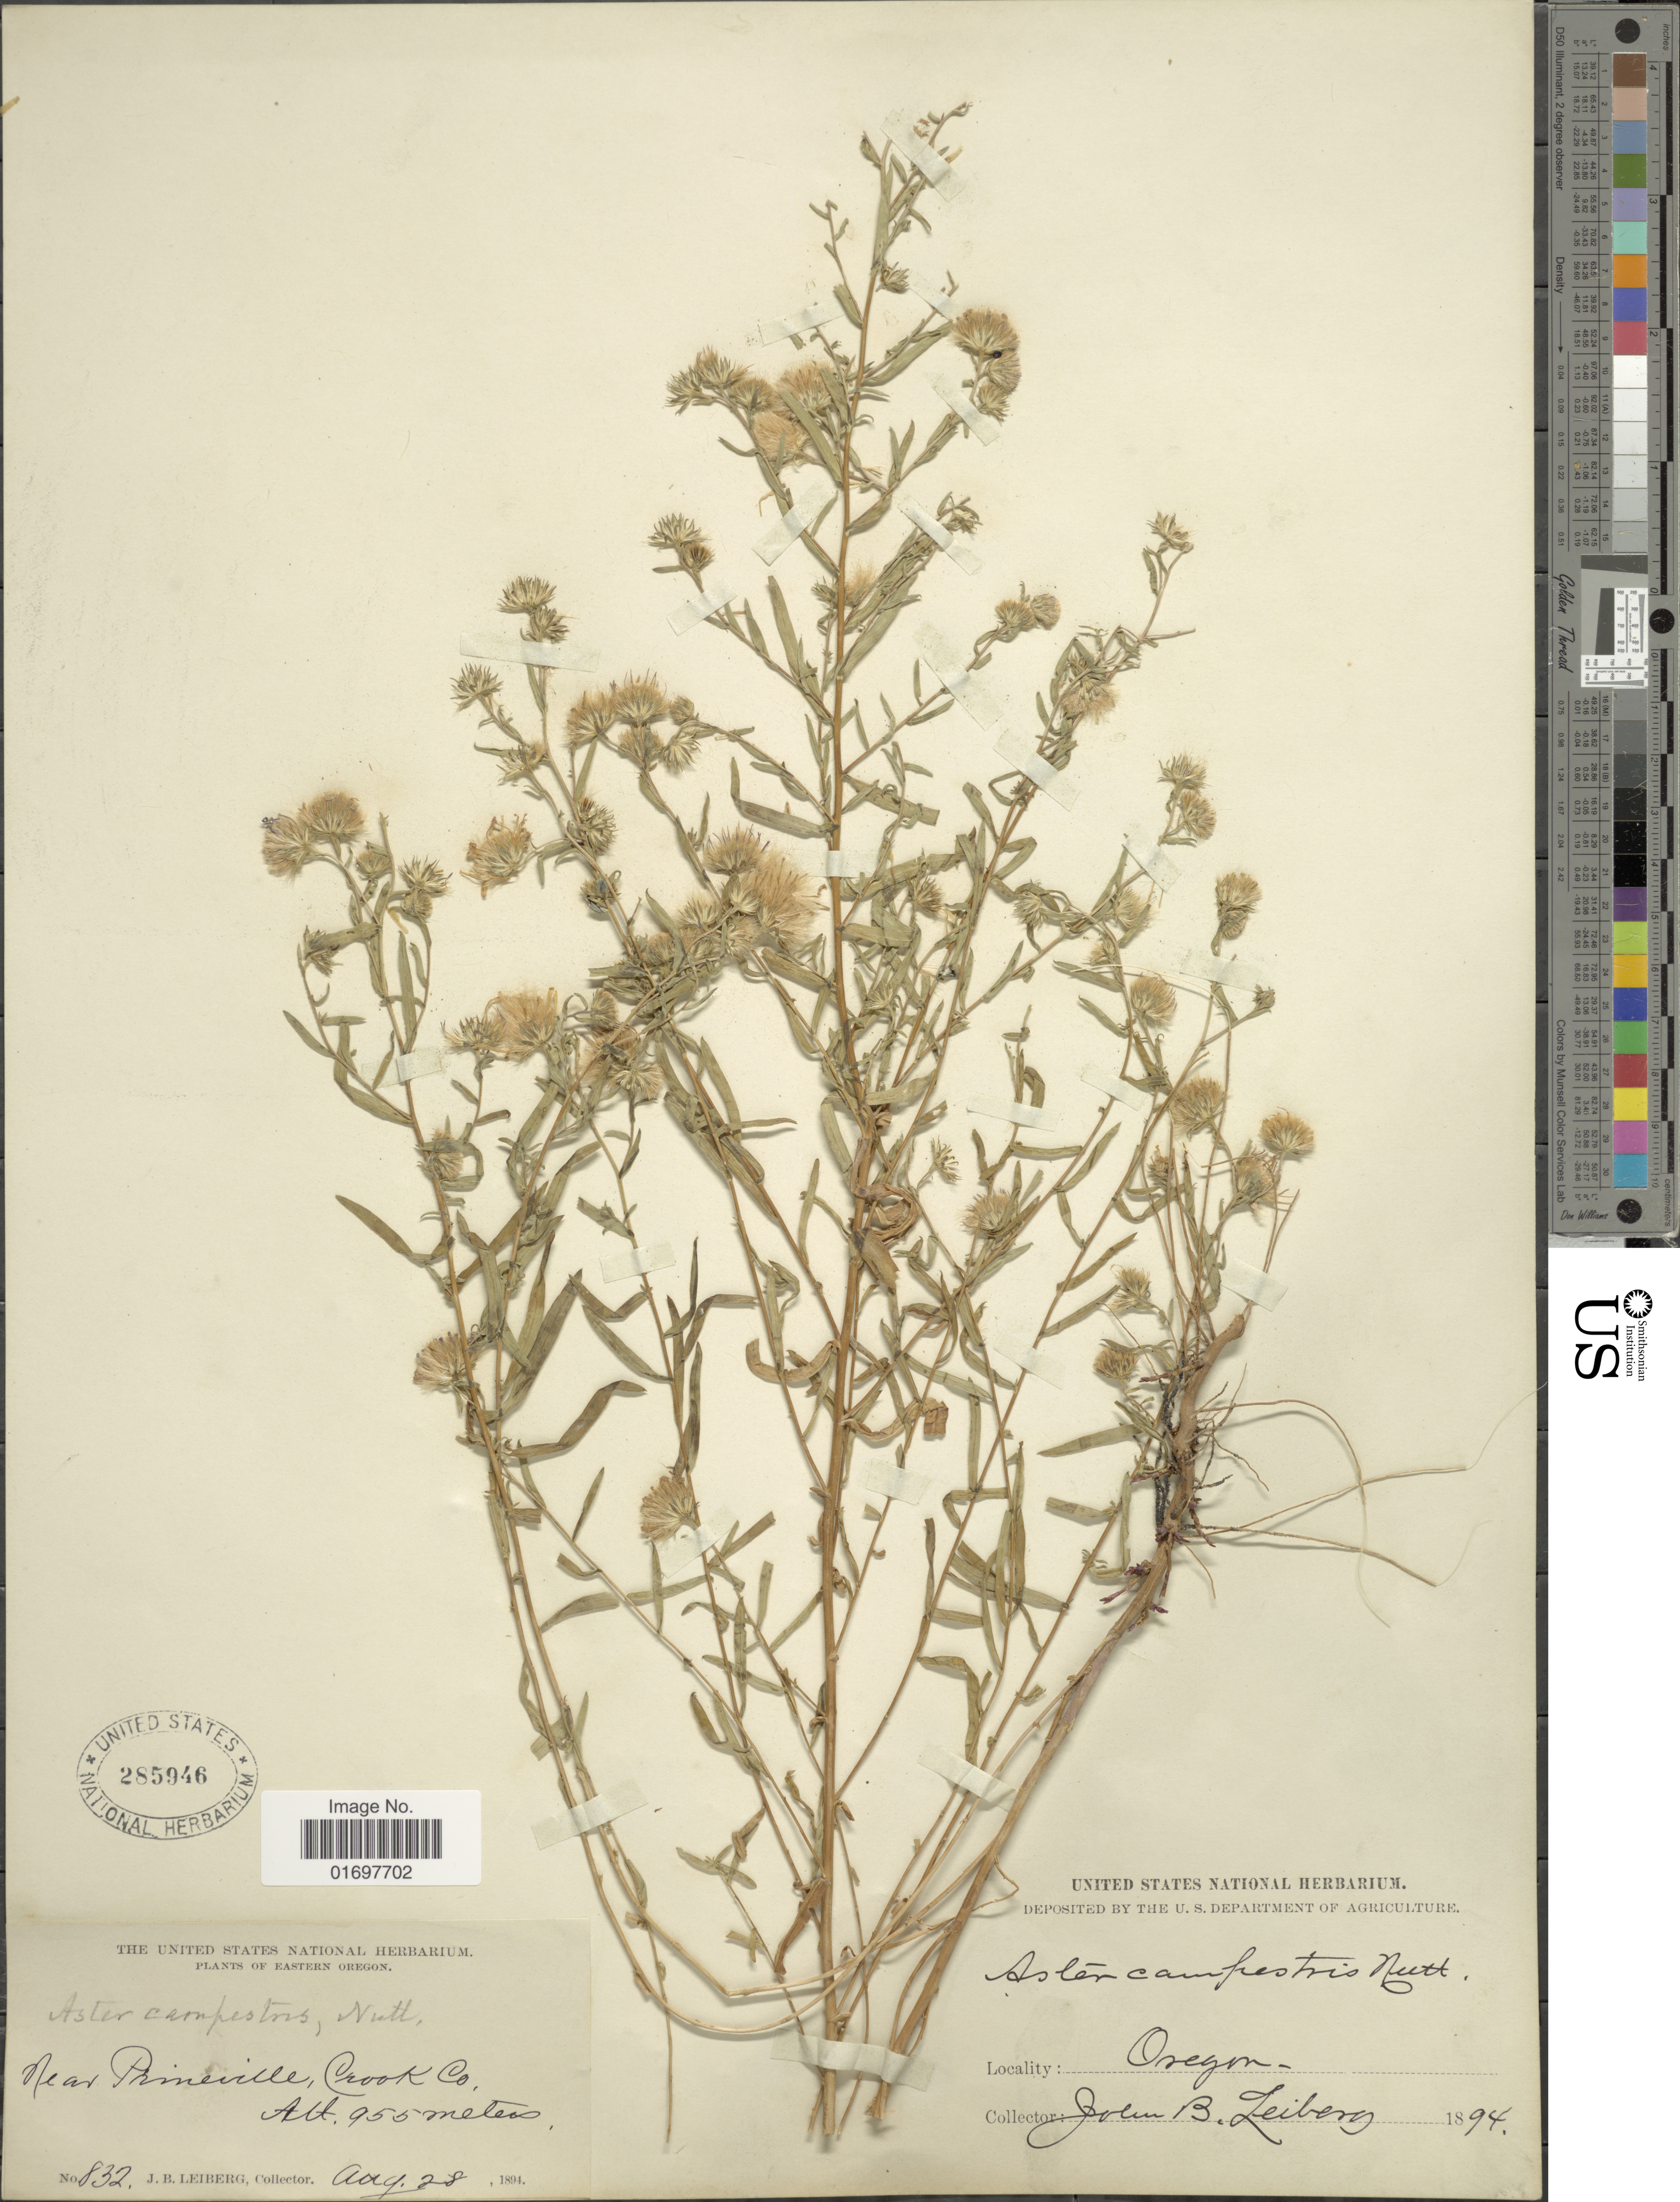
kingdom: Plantae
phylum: Tracheophyta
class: Magnoliopsida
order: Asterales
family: Asteraceae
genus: Symphyotrichum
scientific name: Symphyotrichum campestre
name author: (Nutt.) G.L. Nesom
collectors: J. B. Leiberg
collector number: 832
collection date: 1894-08-28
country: United States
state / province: Oregon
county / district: Crook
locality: Eastern Oregon, Near Primeville, Crook Co.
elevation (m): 955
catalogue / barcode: US 285946